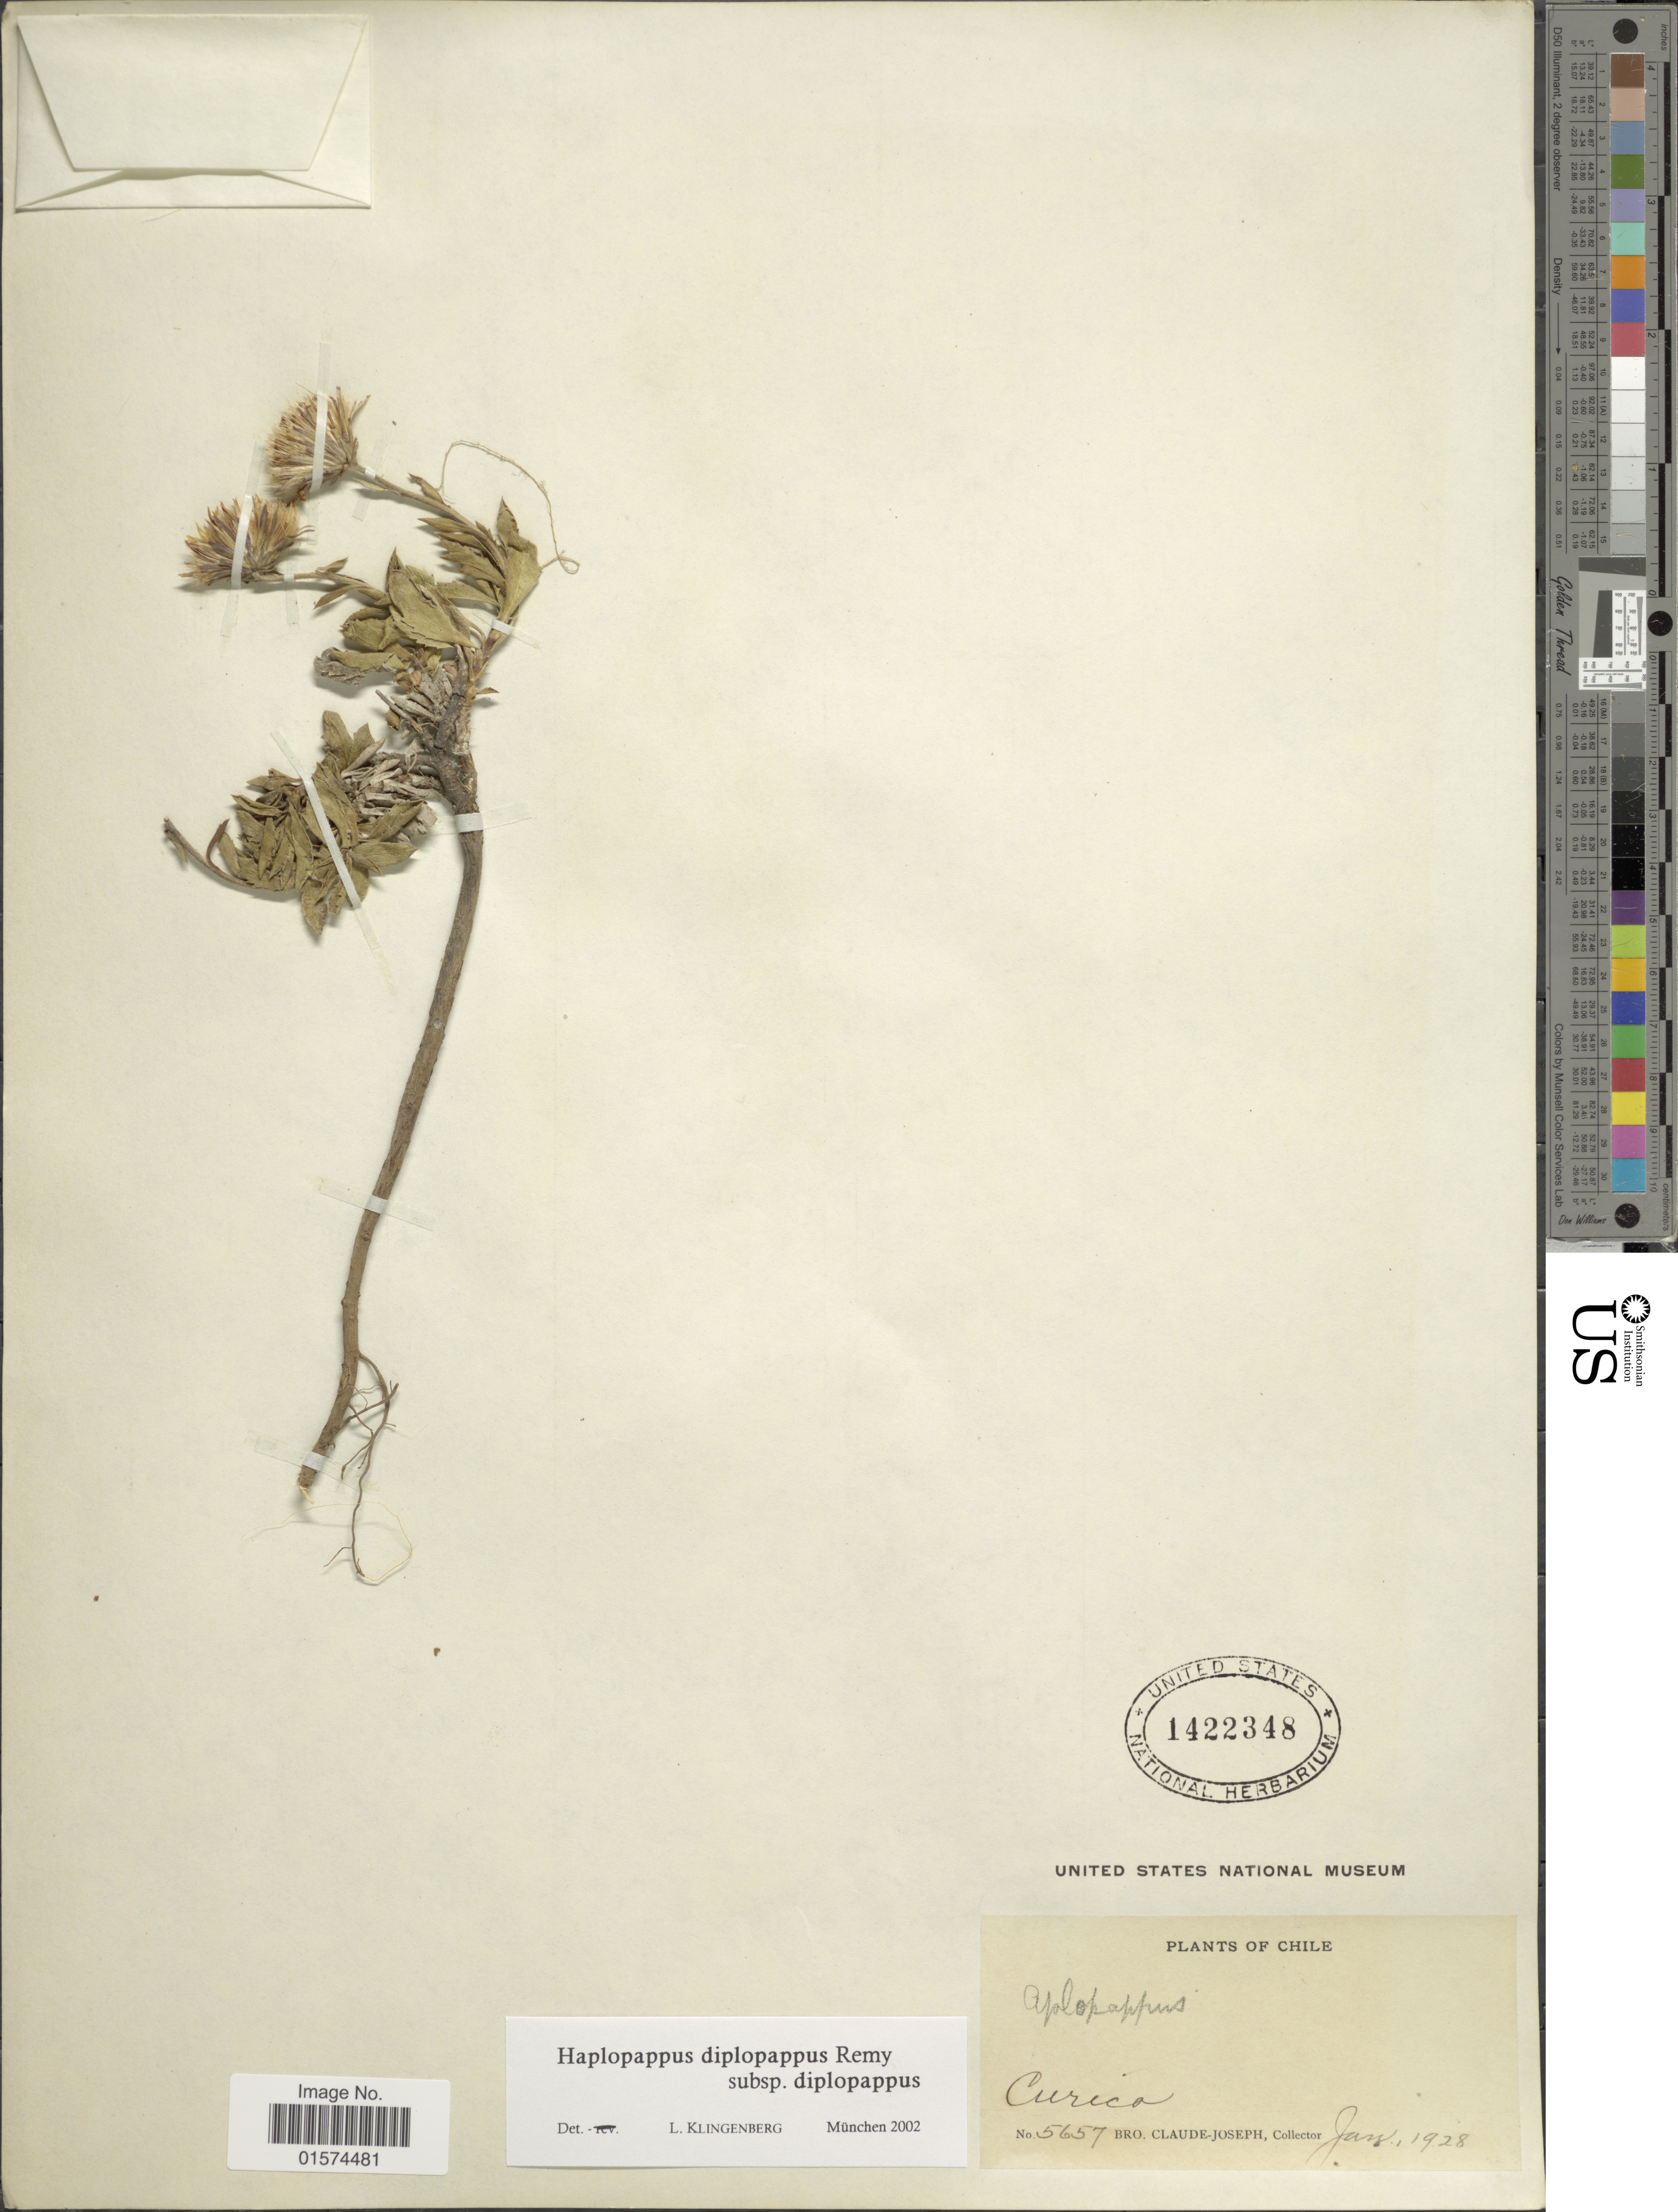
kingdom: Plantae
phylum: Tracheophyta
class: Magnoliopsida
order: Asterales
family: Asteraceae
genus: Haplopappus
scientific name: Haplopappus diplopappus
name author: J. Rémy in Gay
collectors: Bro. Claude-Joseph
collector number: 5657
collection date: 1928-01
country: Chile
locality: Curico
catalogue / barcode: US 1422348